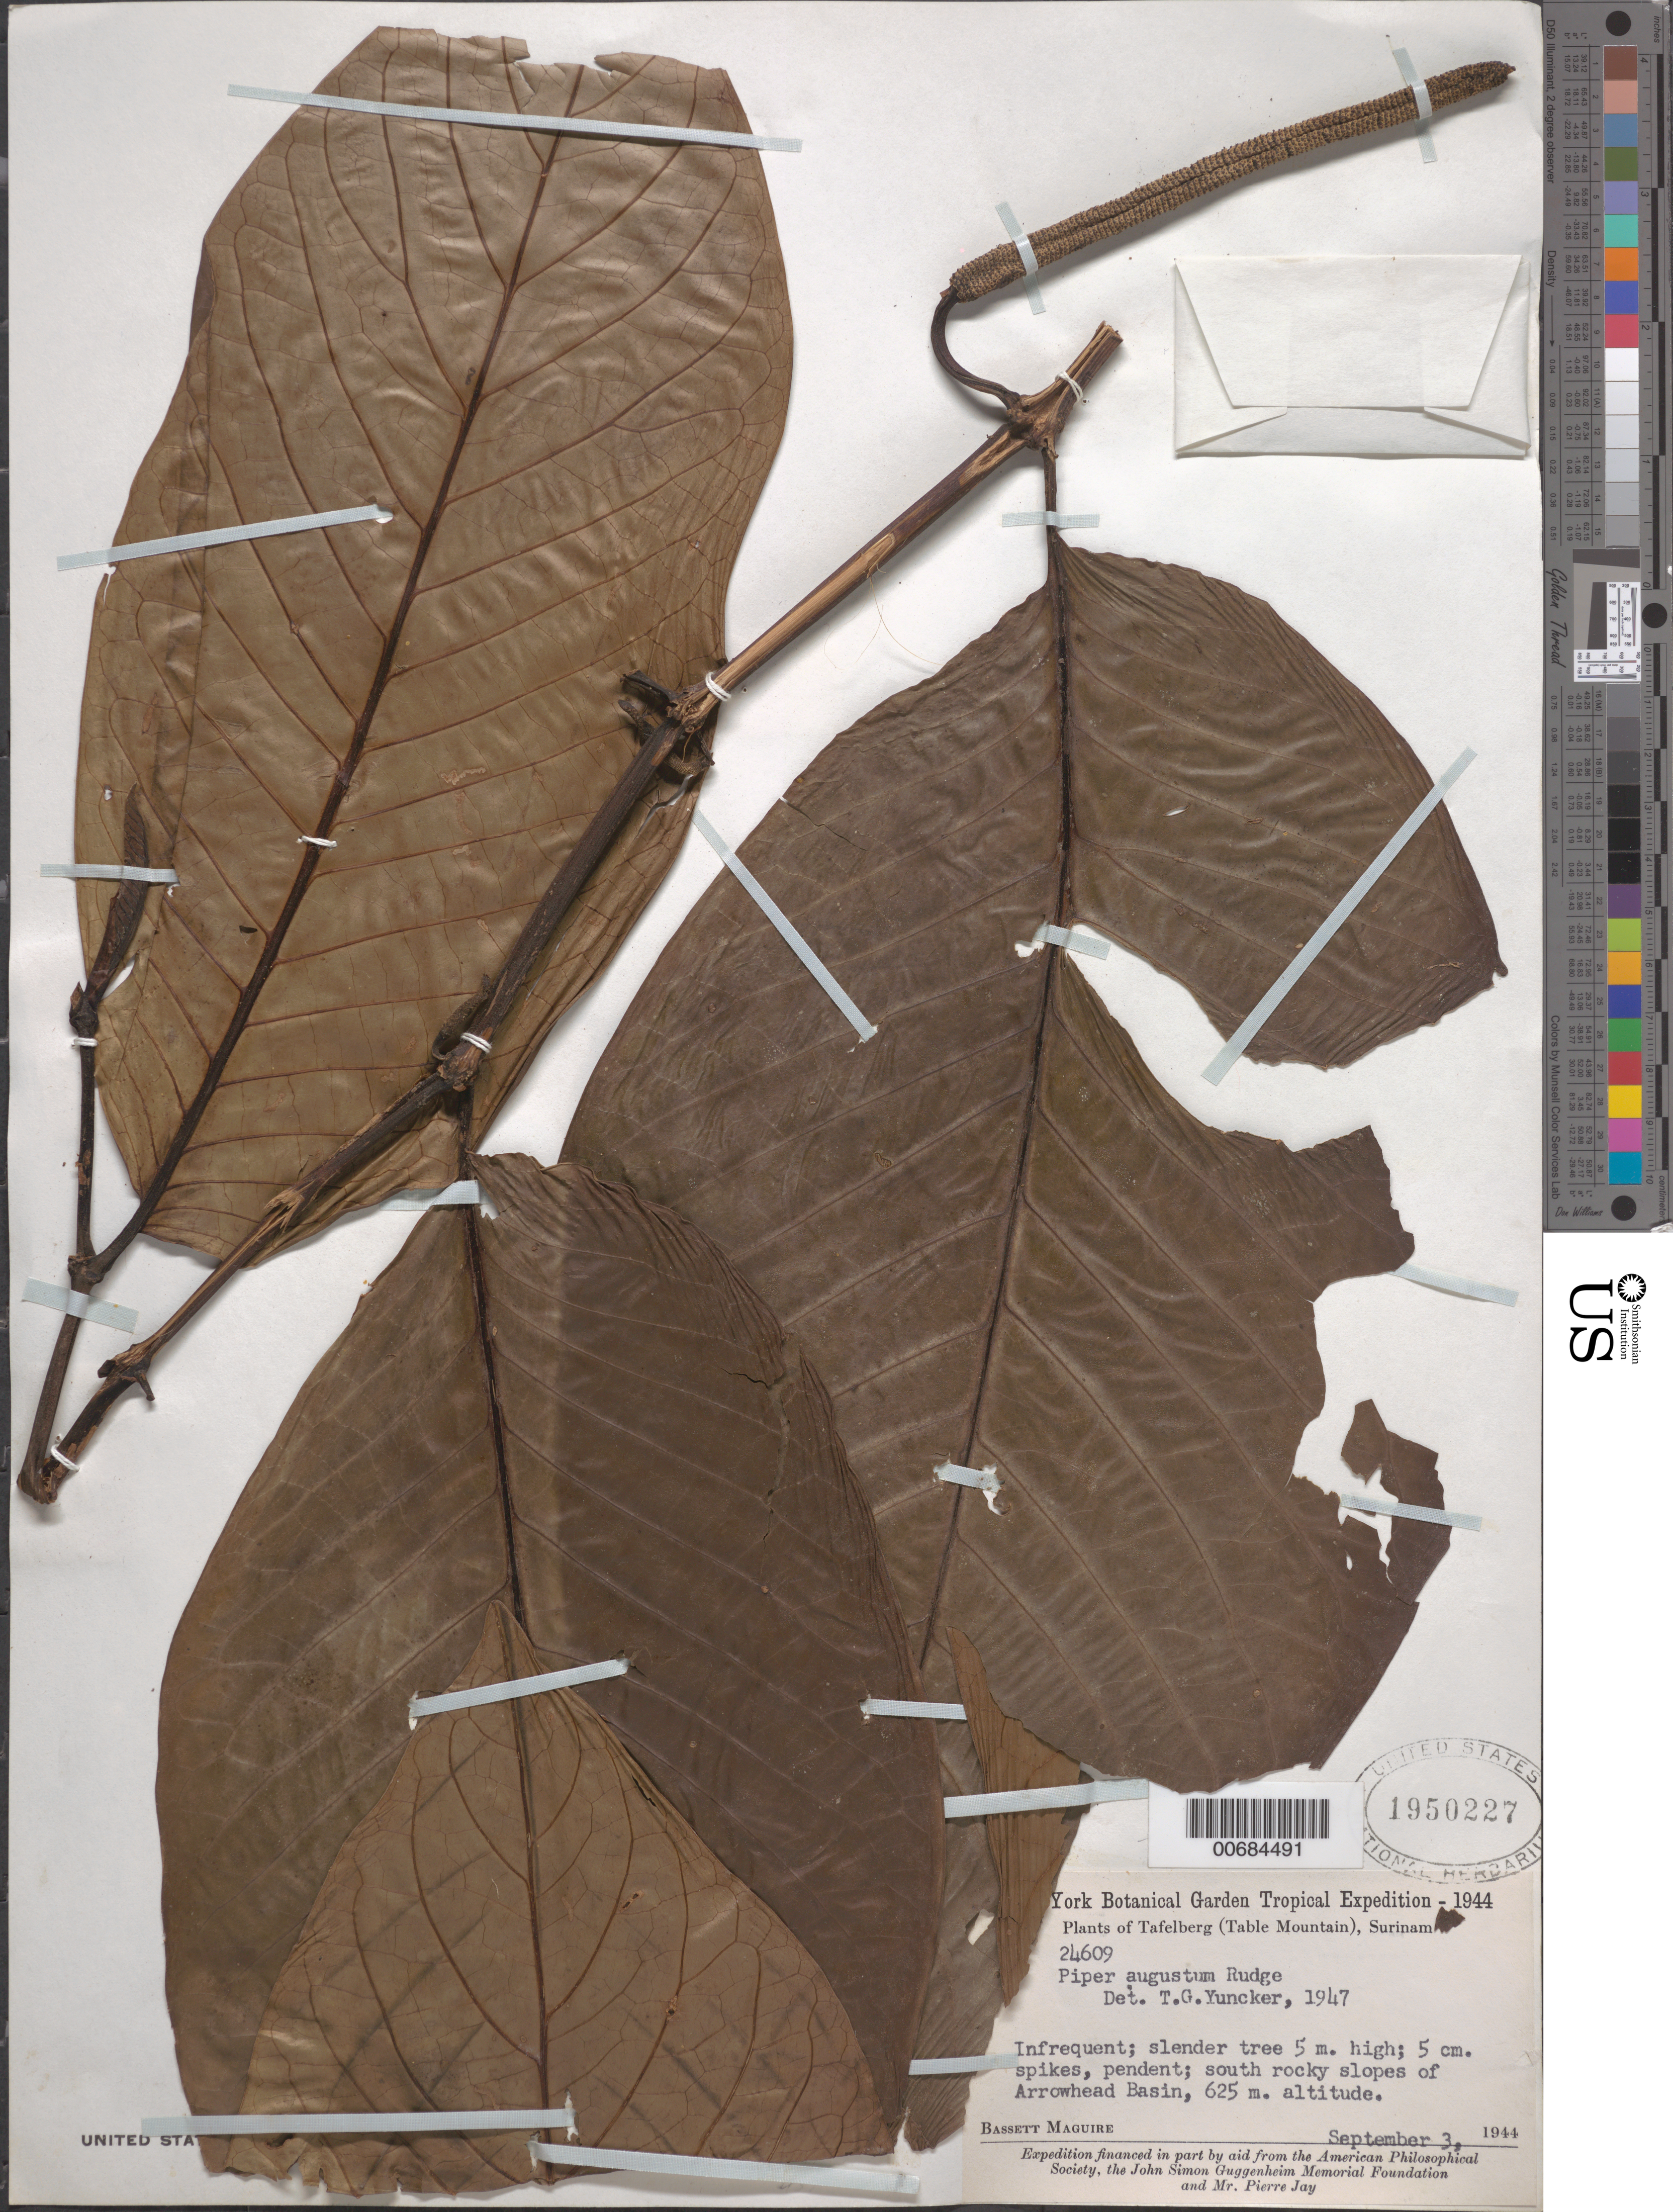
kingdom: Plantae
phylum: Tracheophyta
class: Magnoliopsida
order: Piperales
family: Piperaceae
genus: Piper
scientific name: Piper augustum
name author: Rudge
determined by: Yuncker, T. G.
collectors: B. Maguire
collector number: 24609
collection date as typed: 3-Sep-44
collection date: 1944-09-03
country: Suriname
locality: Tafelberg (Table Mountain), Arrowhead Basin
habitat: S rocky slopes; high mixed forest.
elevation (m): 625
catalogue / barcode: US 1950227